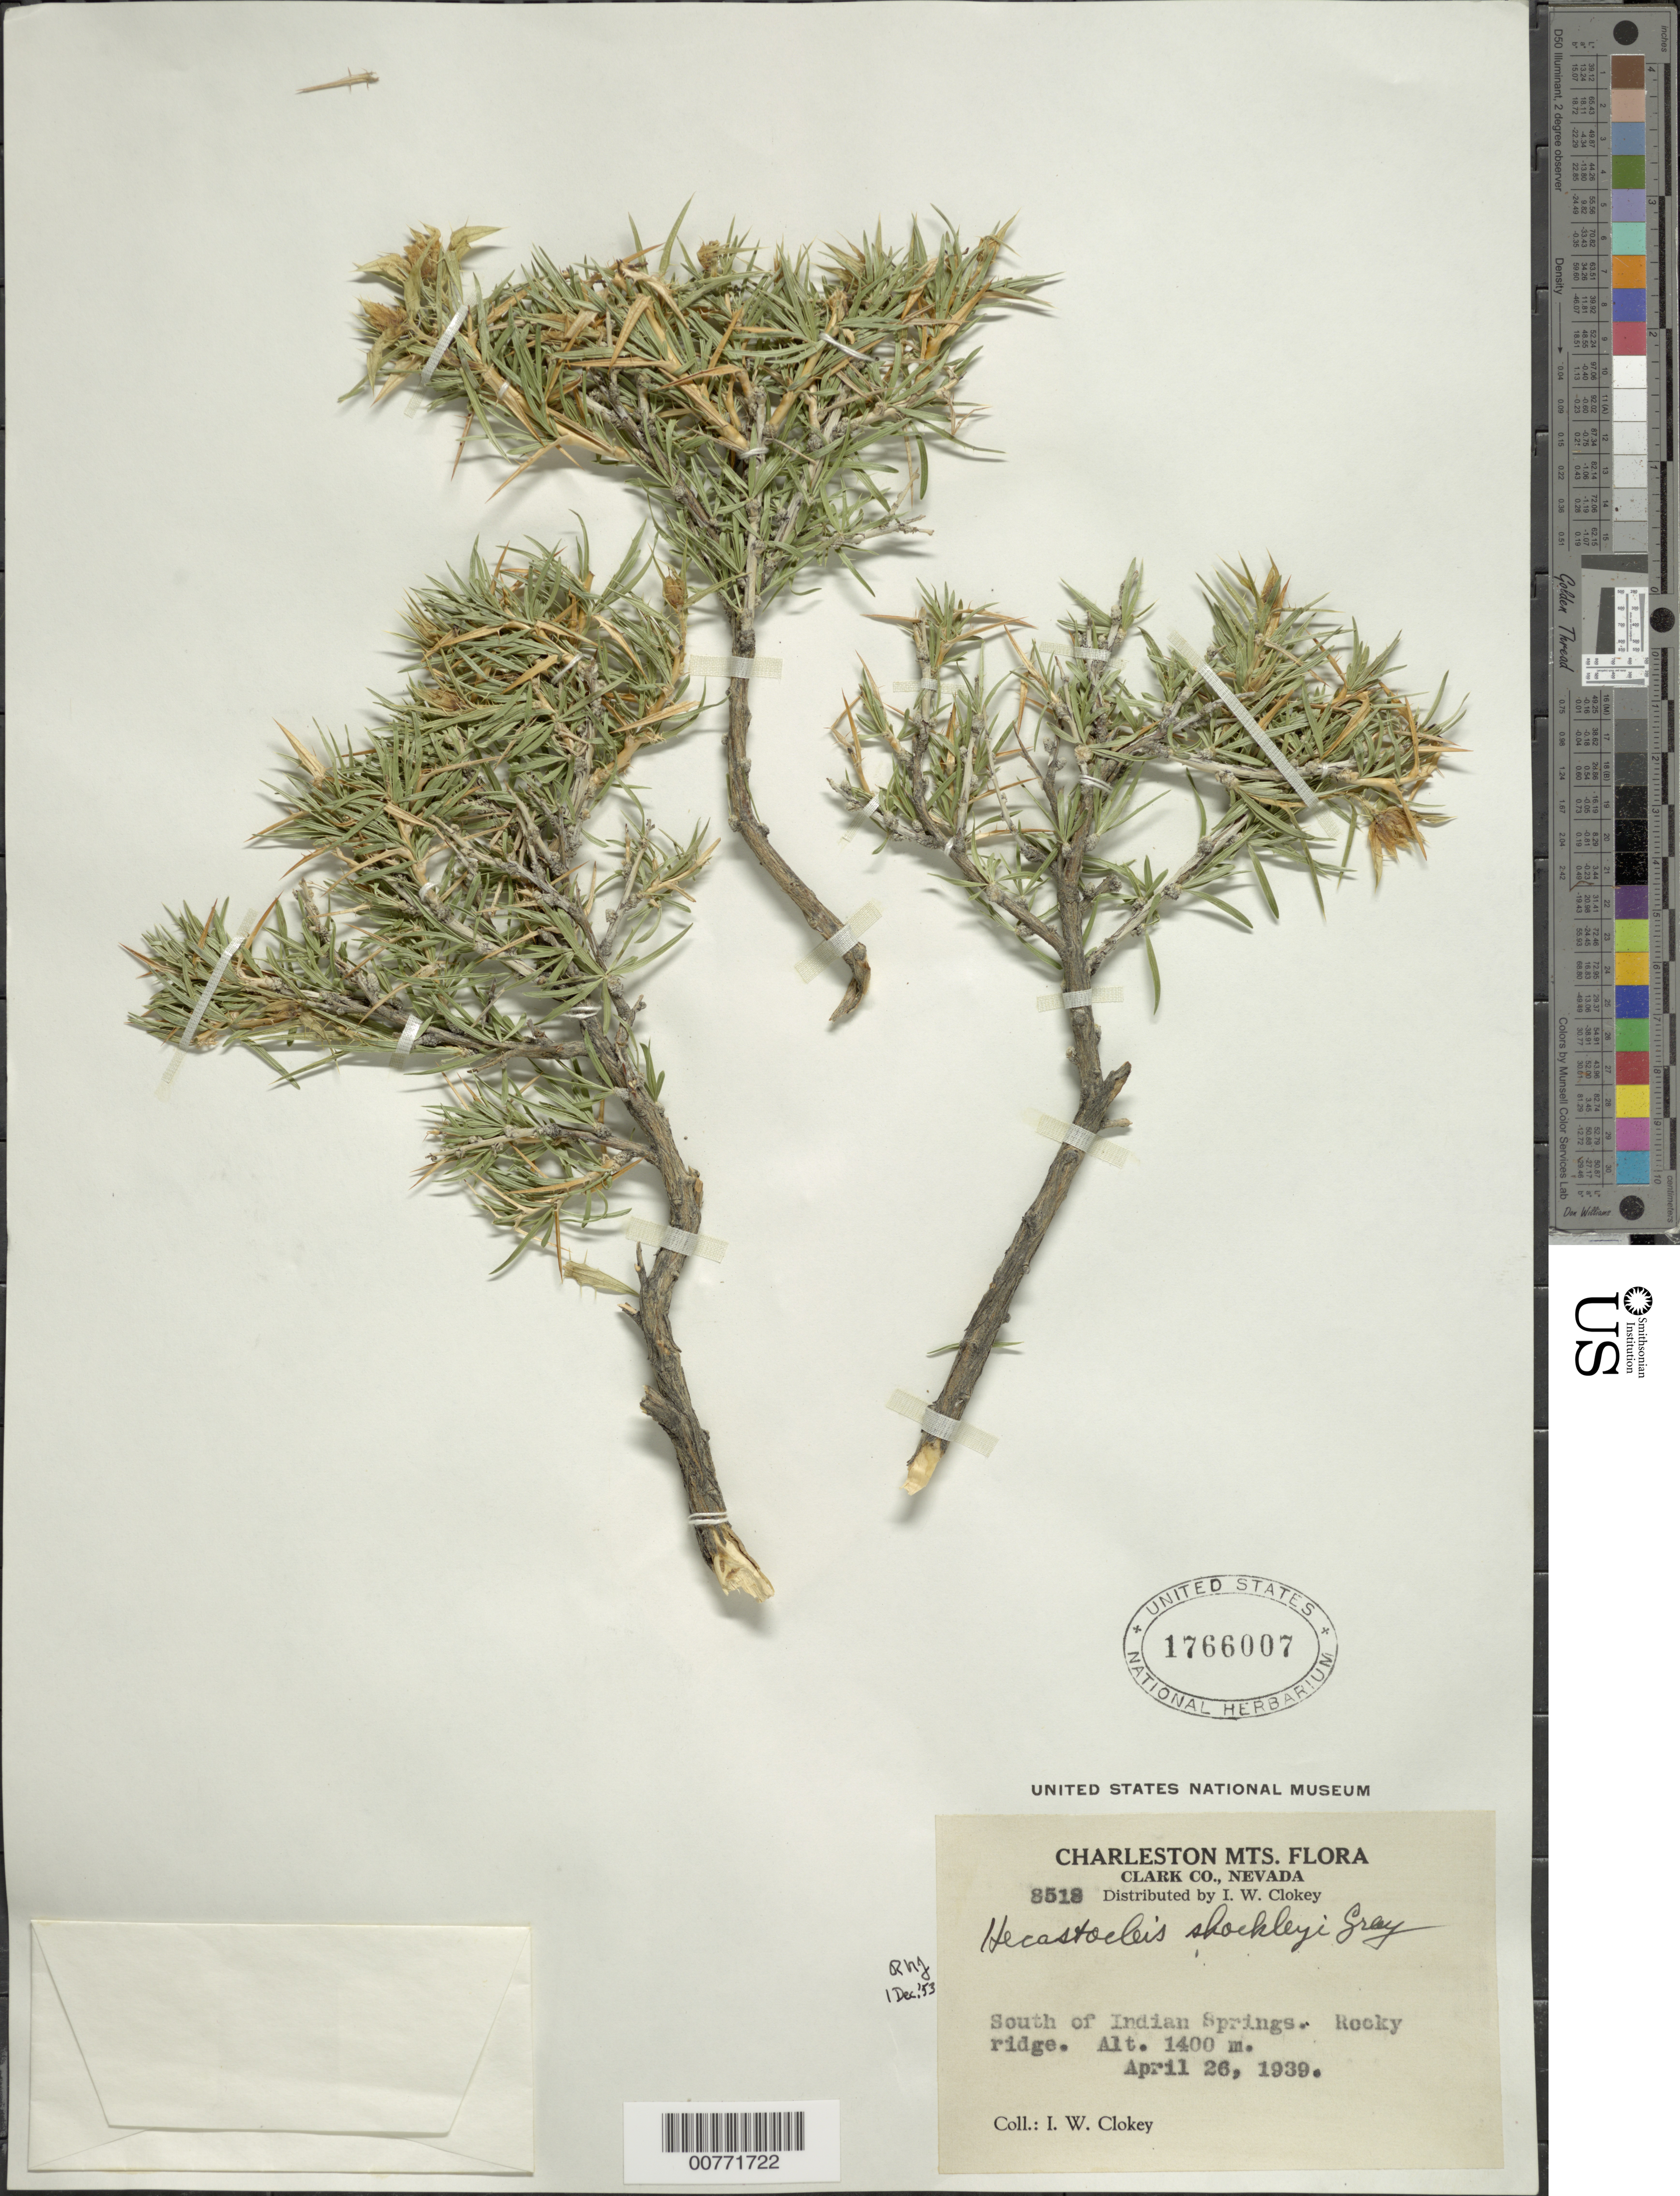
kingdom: Plantae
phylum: Tracheophyta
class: Magnoliopsida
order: Asterales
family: Asteraceae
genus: Hecastocleis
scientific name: Hecastocleis shockleyi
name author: A. Gray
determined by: R. H. J.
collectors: I. W. Clokey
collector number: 8518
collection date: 1939-04-26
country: United States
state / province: Nevada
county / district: Clark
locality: Indian Springs, S of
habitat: Rocky ridge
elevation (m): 1400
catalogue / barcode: US 1766007